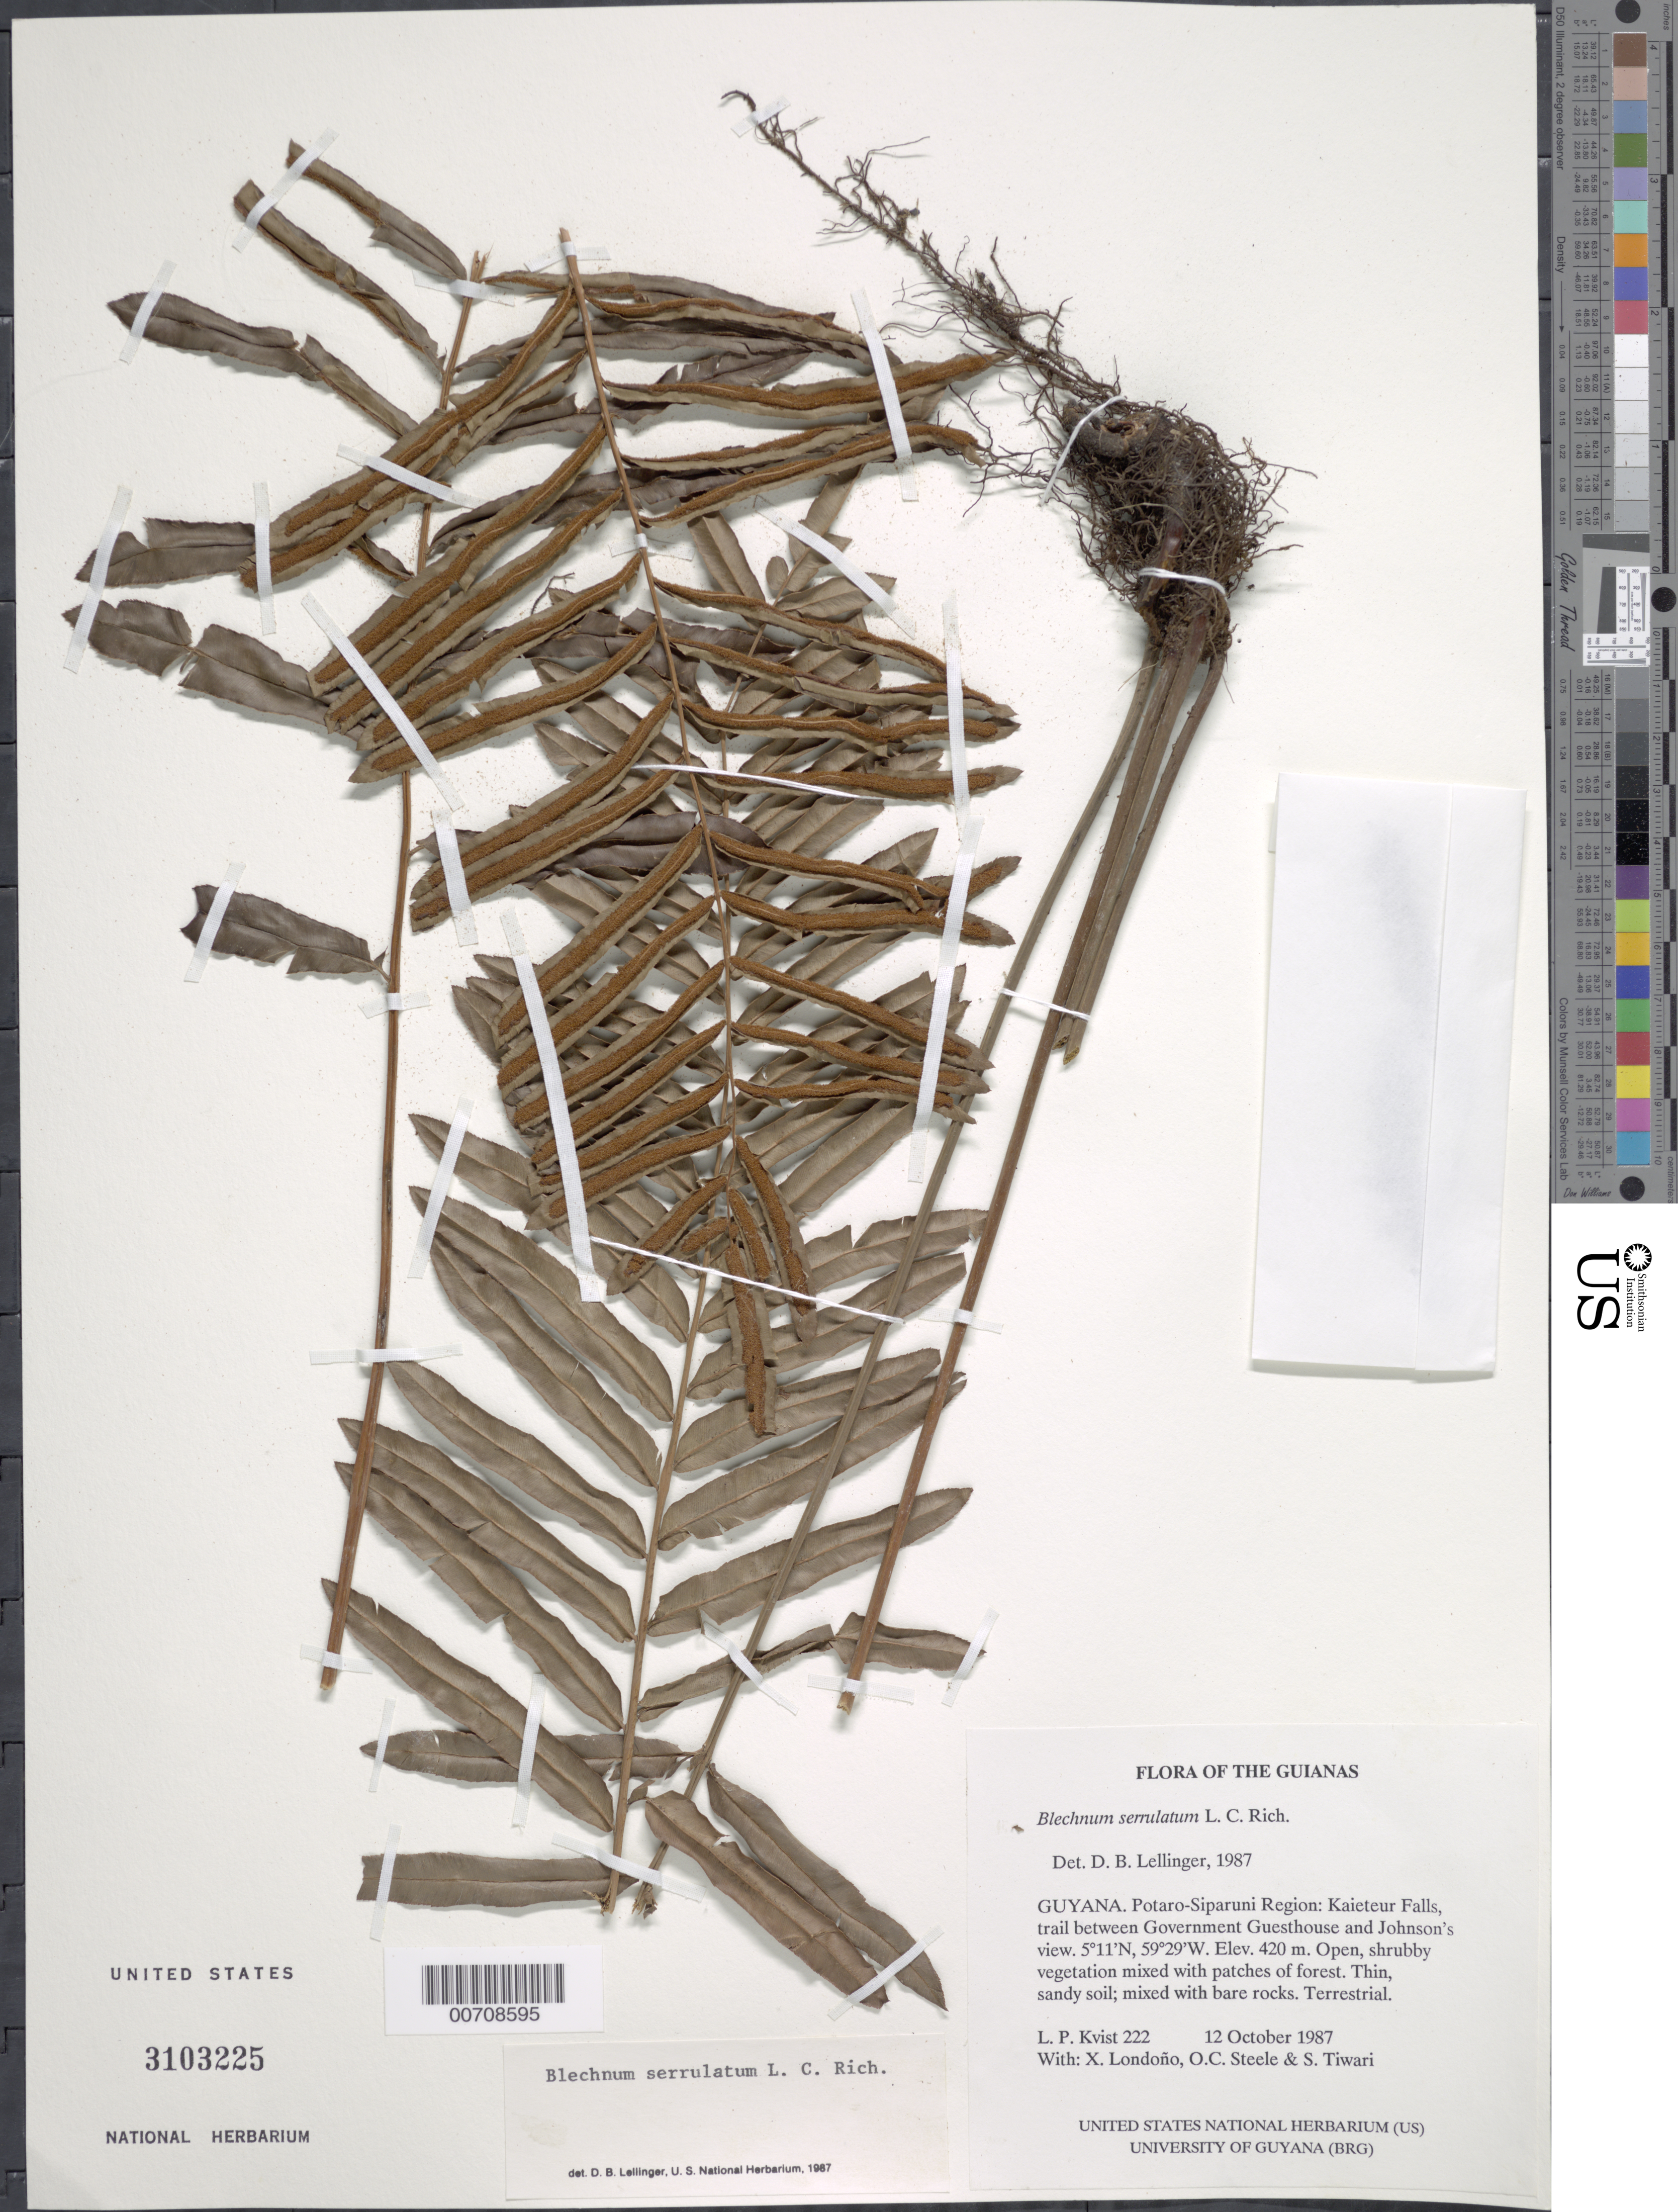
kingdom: Plantae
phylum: Tracheophyta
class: Polypodiopsida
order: Polypodiales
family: Blechnaceae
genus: Telmatoblechnum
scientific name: Telmatoblechnum serrulatum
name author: (Rich.) Perrie et al.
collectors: L. P. Kvist, X. Londoño, O. C. Steele & S. Tiwari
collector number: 222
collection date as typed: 12 October 1987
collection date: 1987-10-12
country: Guyana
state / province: Potaro-Siparuni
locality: Kaieteur Falls, trail between Government Guesthouse and Johnson's view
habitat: Open, shrubby vegetation mixed with patches of forest. Thin, sandy soil; mixed with bare rocks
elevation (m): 420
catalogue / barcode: US 3103225